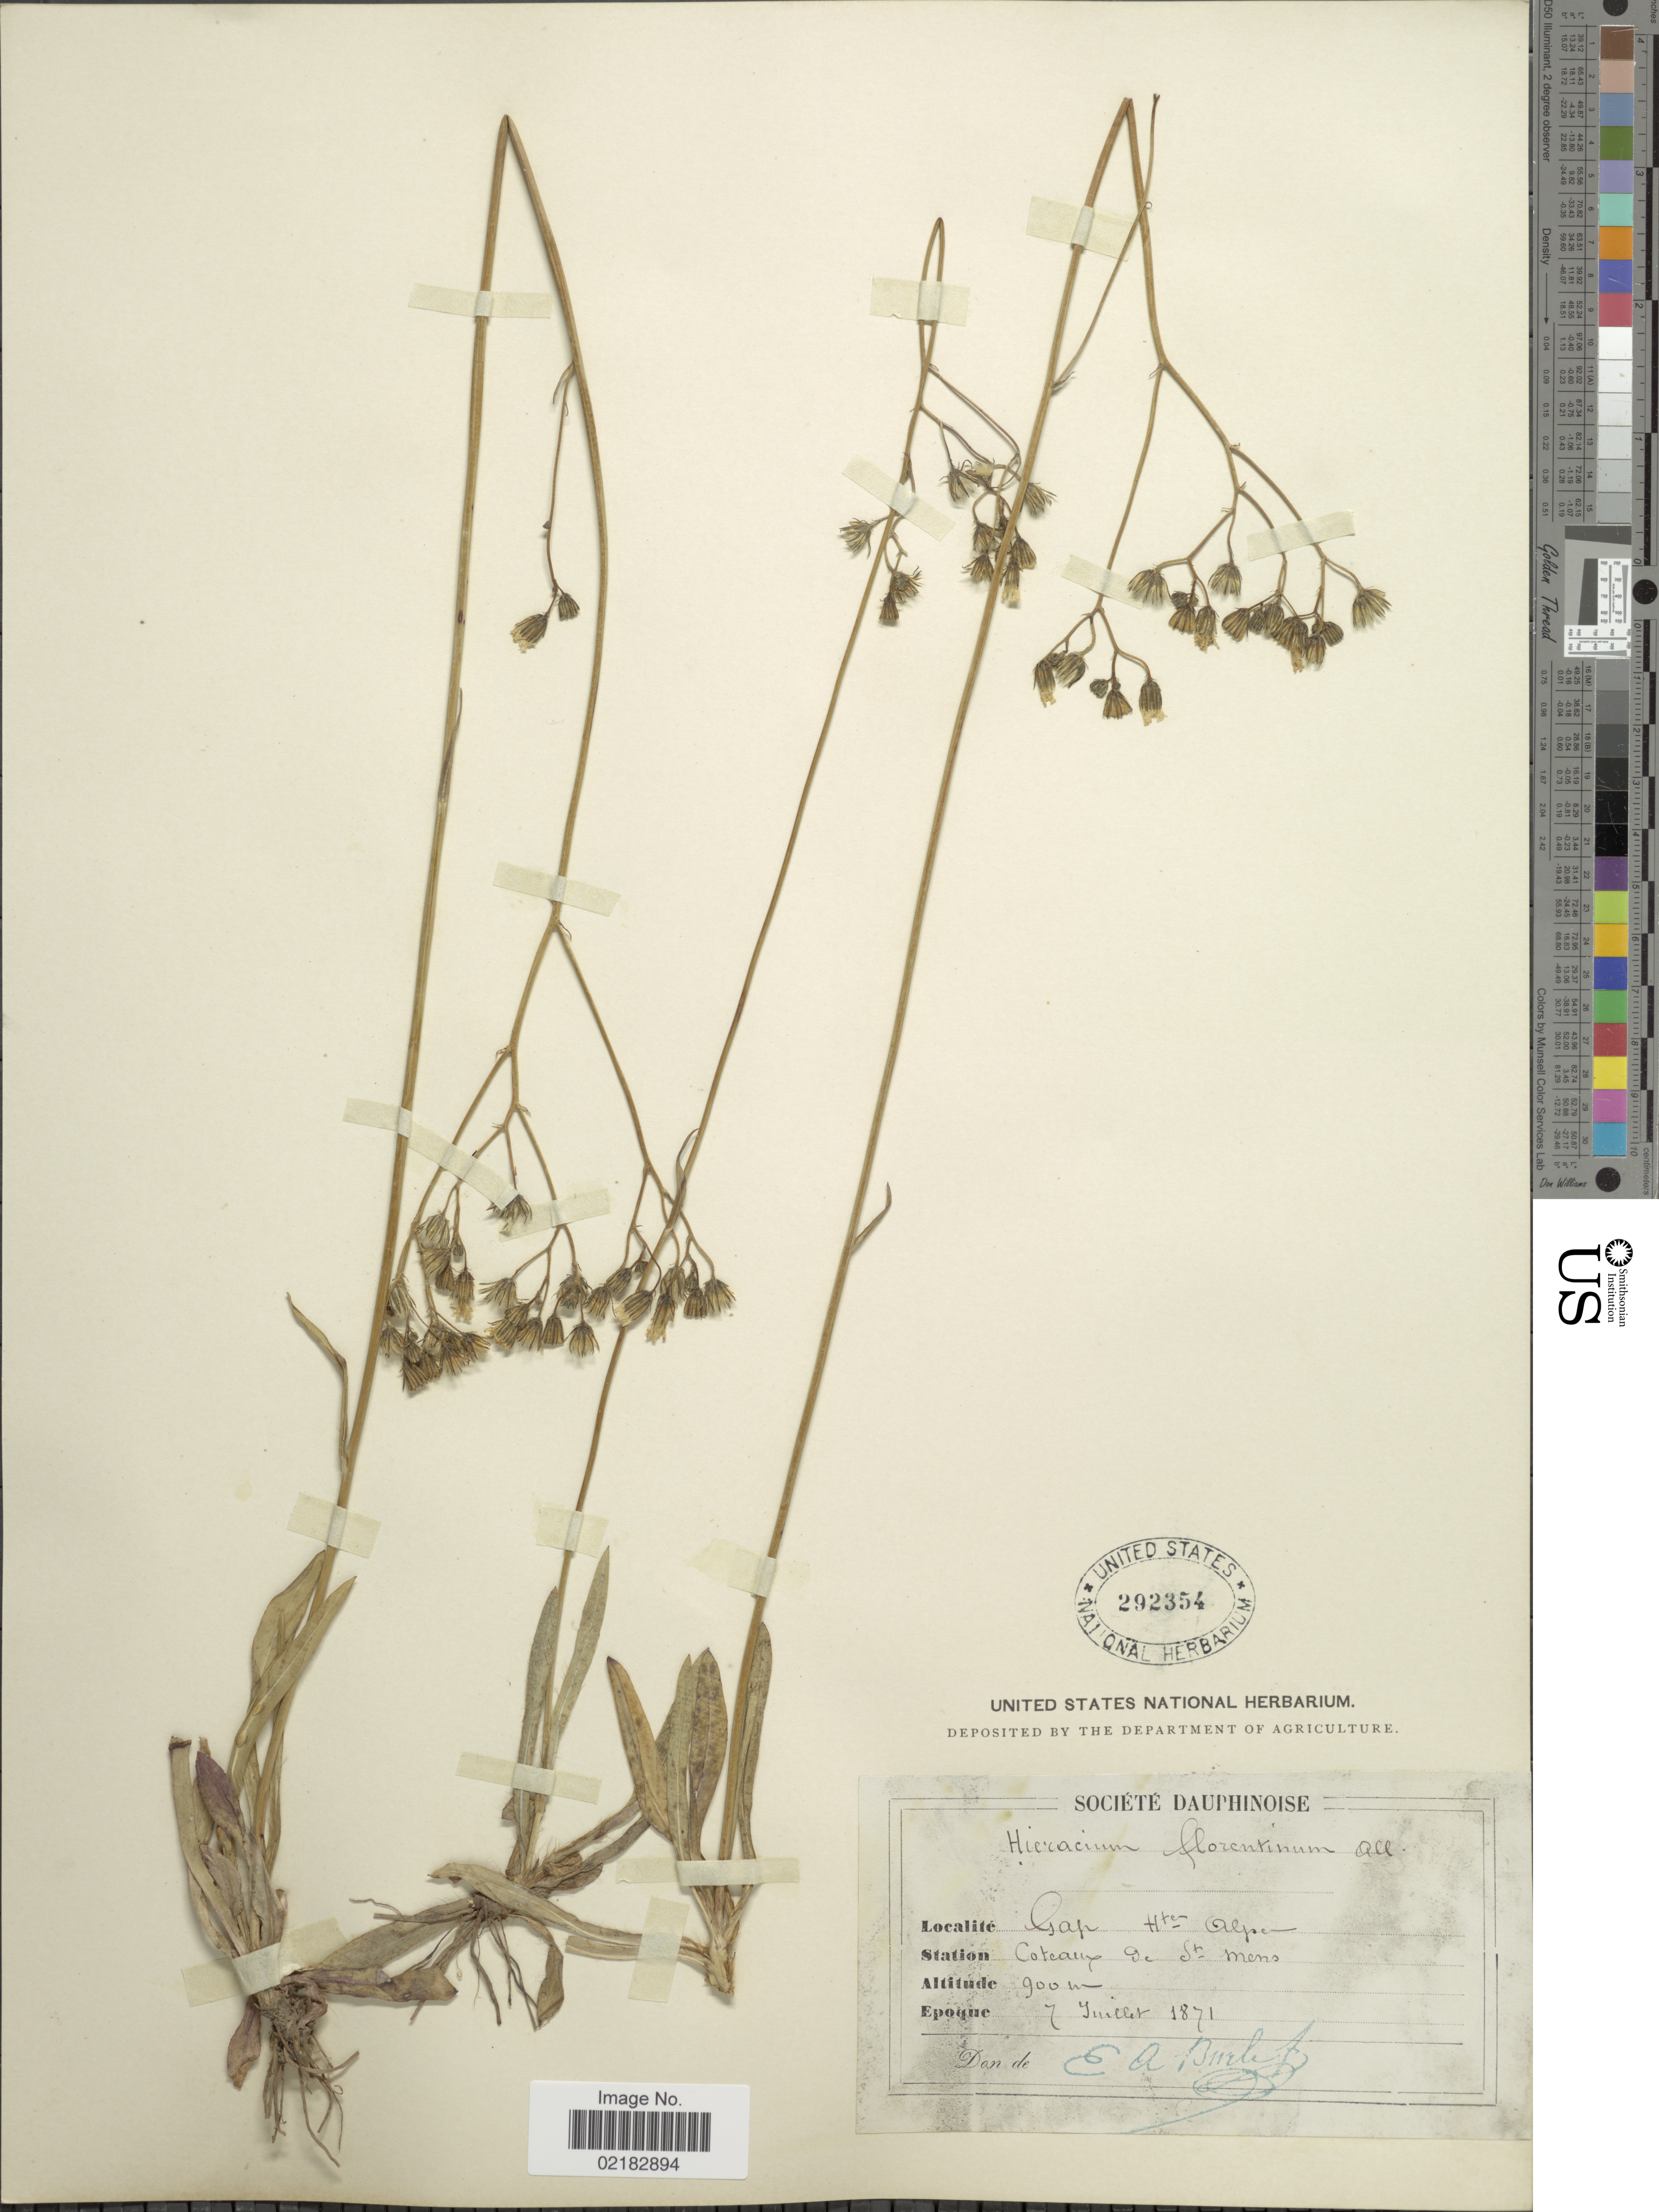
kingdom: Plantae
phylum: Tracheophyta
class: Magnoliopsida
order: Asterales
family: Asteraceae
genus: Hieracium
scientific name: Hieracium florentinum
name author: All.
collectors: E. Burle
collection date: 1871-07-07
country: France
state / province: Provence-Alpes-Côte d'Azur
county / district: Hautes-Alpes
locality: Gap, Hautes-Alpes, Coteaux de St. mens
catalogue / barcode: US 292354